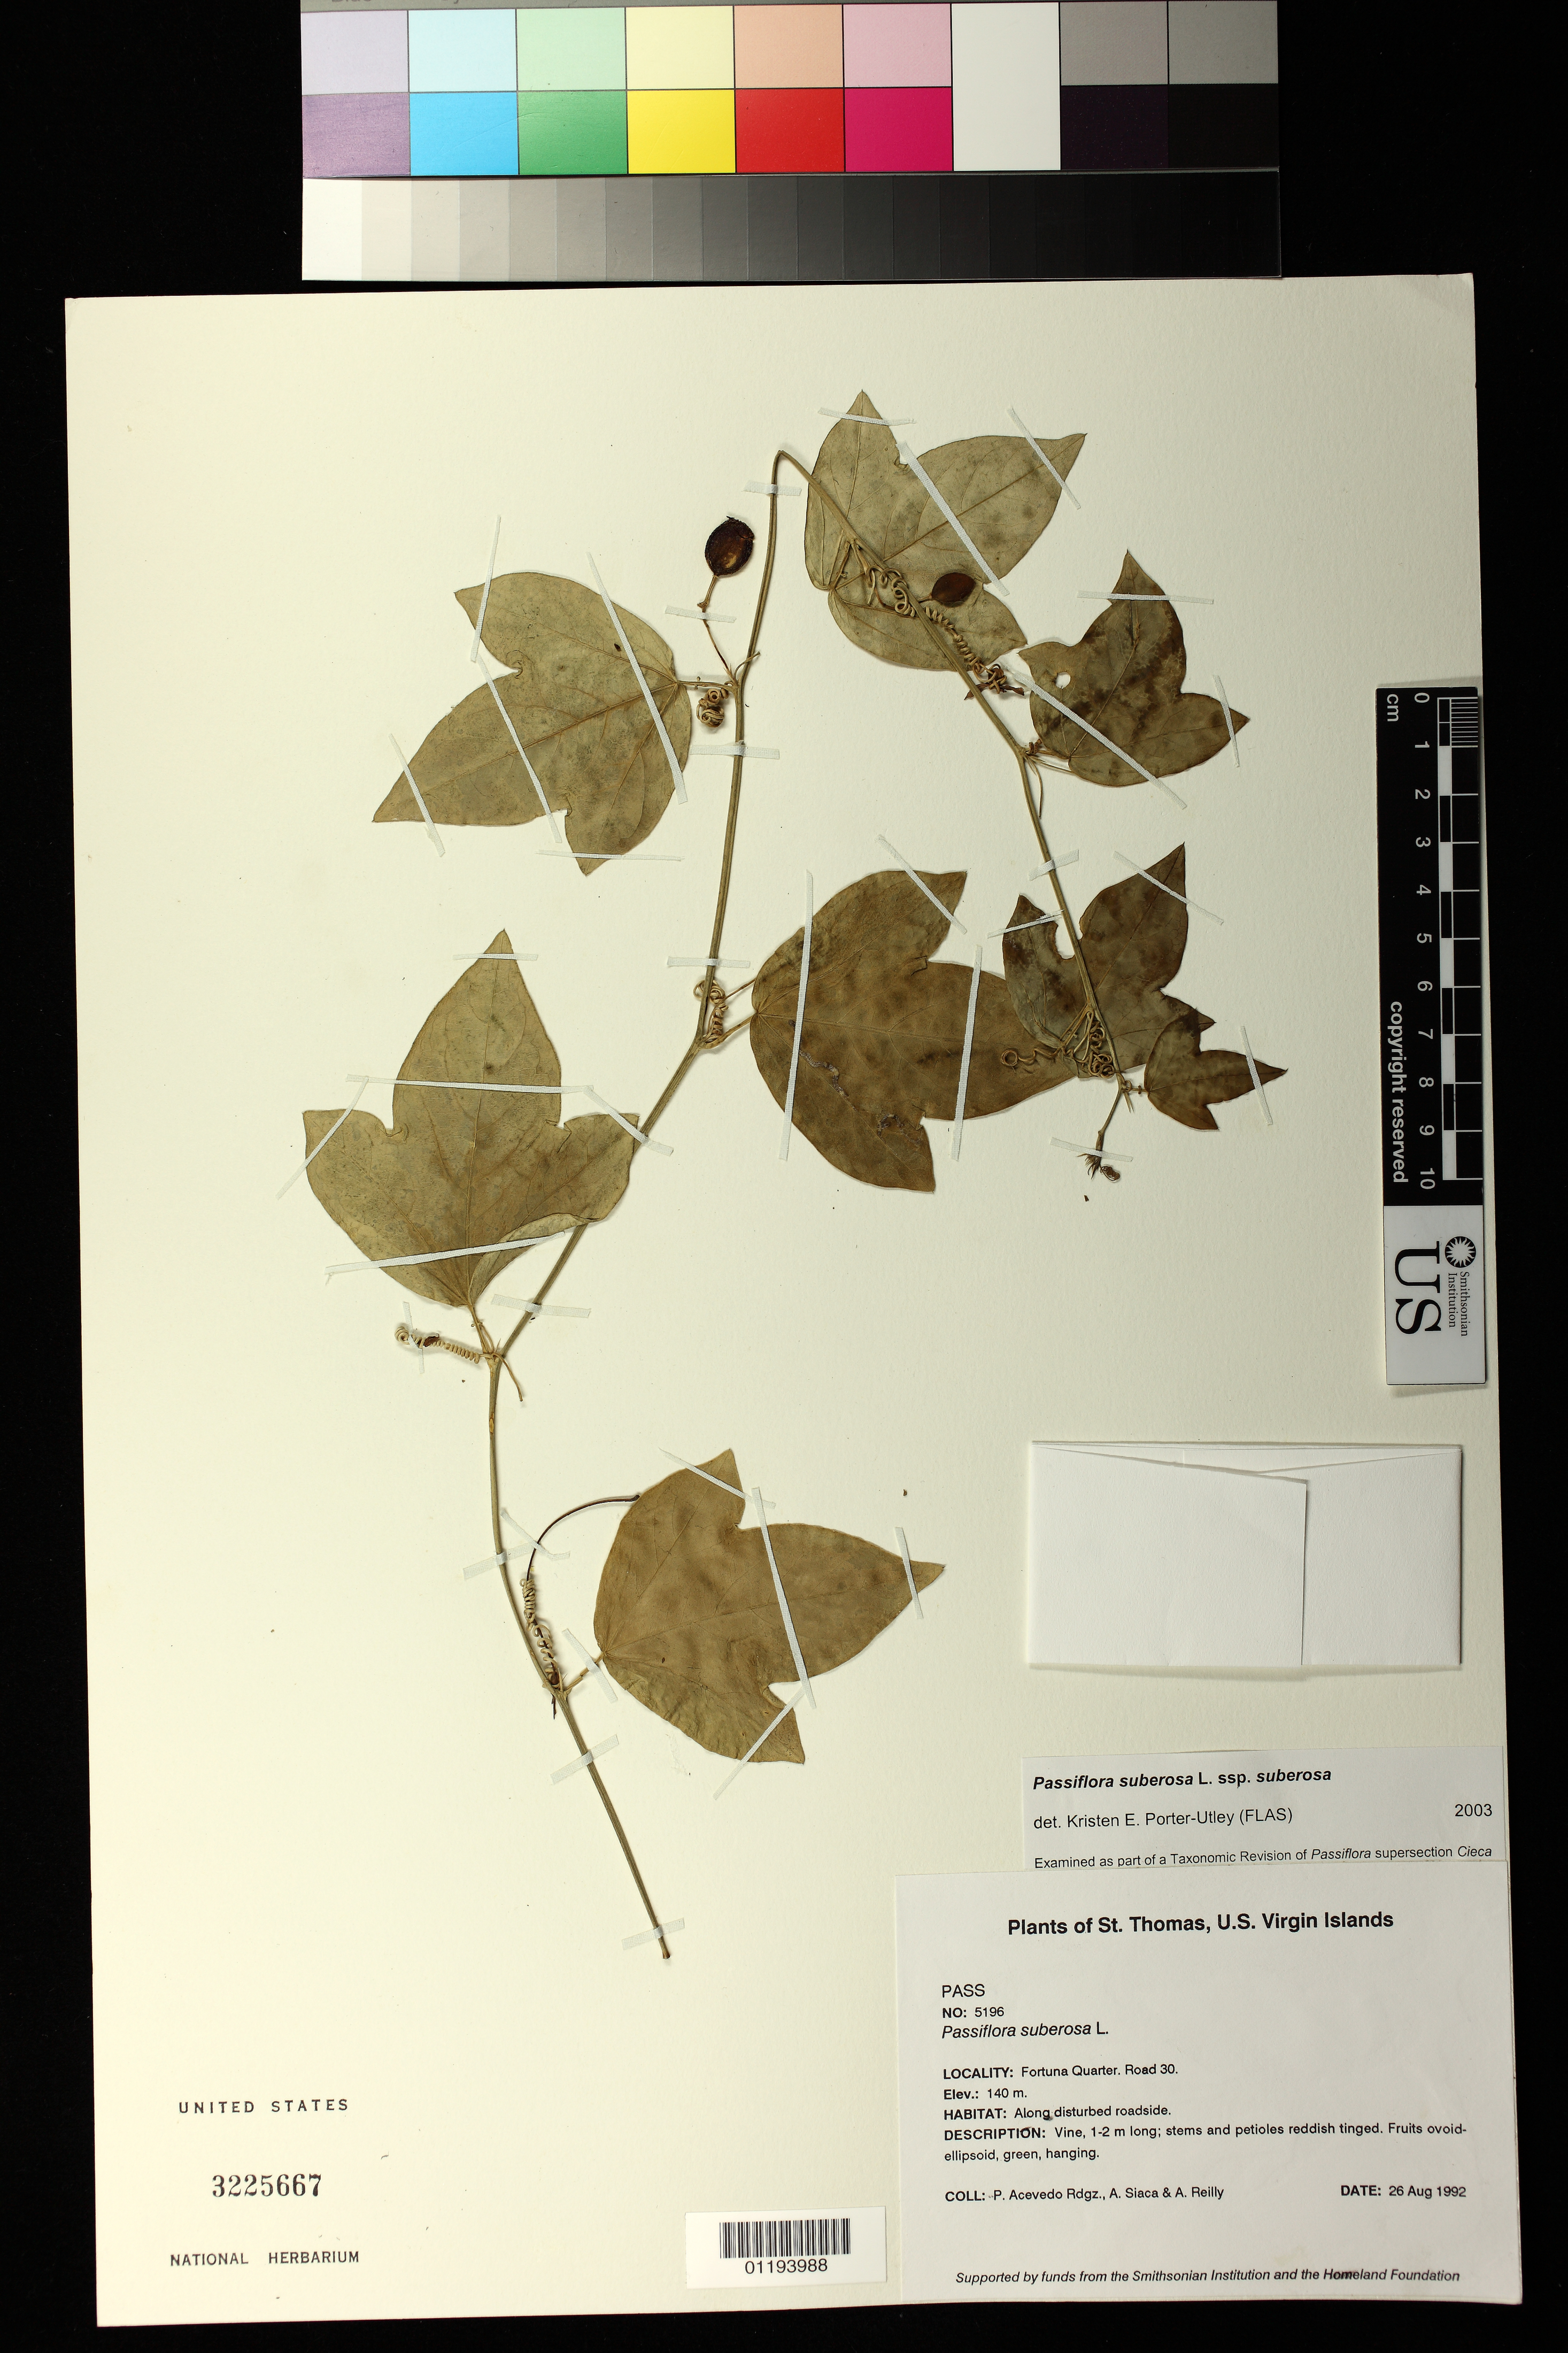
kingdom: Plantae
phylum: Tracheophyta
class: Magnoliopsida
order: Malpighiales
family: Passifloraceae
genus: Passiflora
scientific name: Passiflora suberosa subsp. suberosa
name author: L.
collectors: P. Acevedo-Rodr., A. Siaca & A. Reilly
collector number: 5196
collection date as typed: Aug 26 1992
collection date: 1992-08-26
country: U.S. Virgin Islands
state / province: Saint Thomas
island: St. Thomas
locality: Along disturbed roadside,Road 30, Fortuna Quarter, St Thomas, U.S. Virgin Islands.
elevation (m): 140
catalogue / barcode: US 3225667